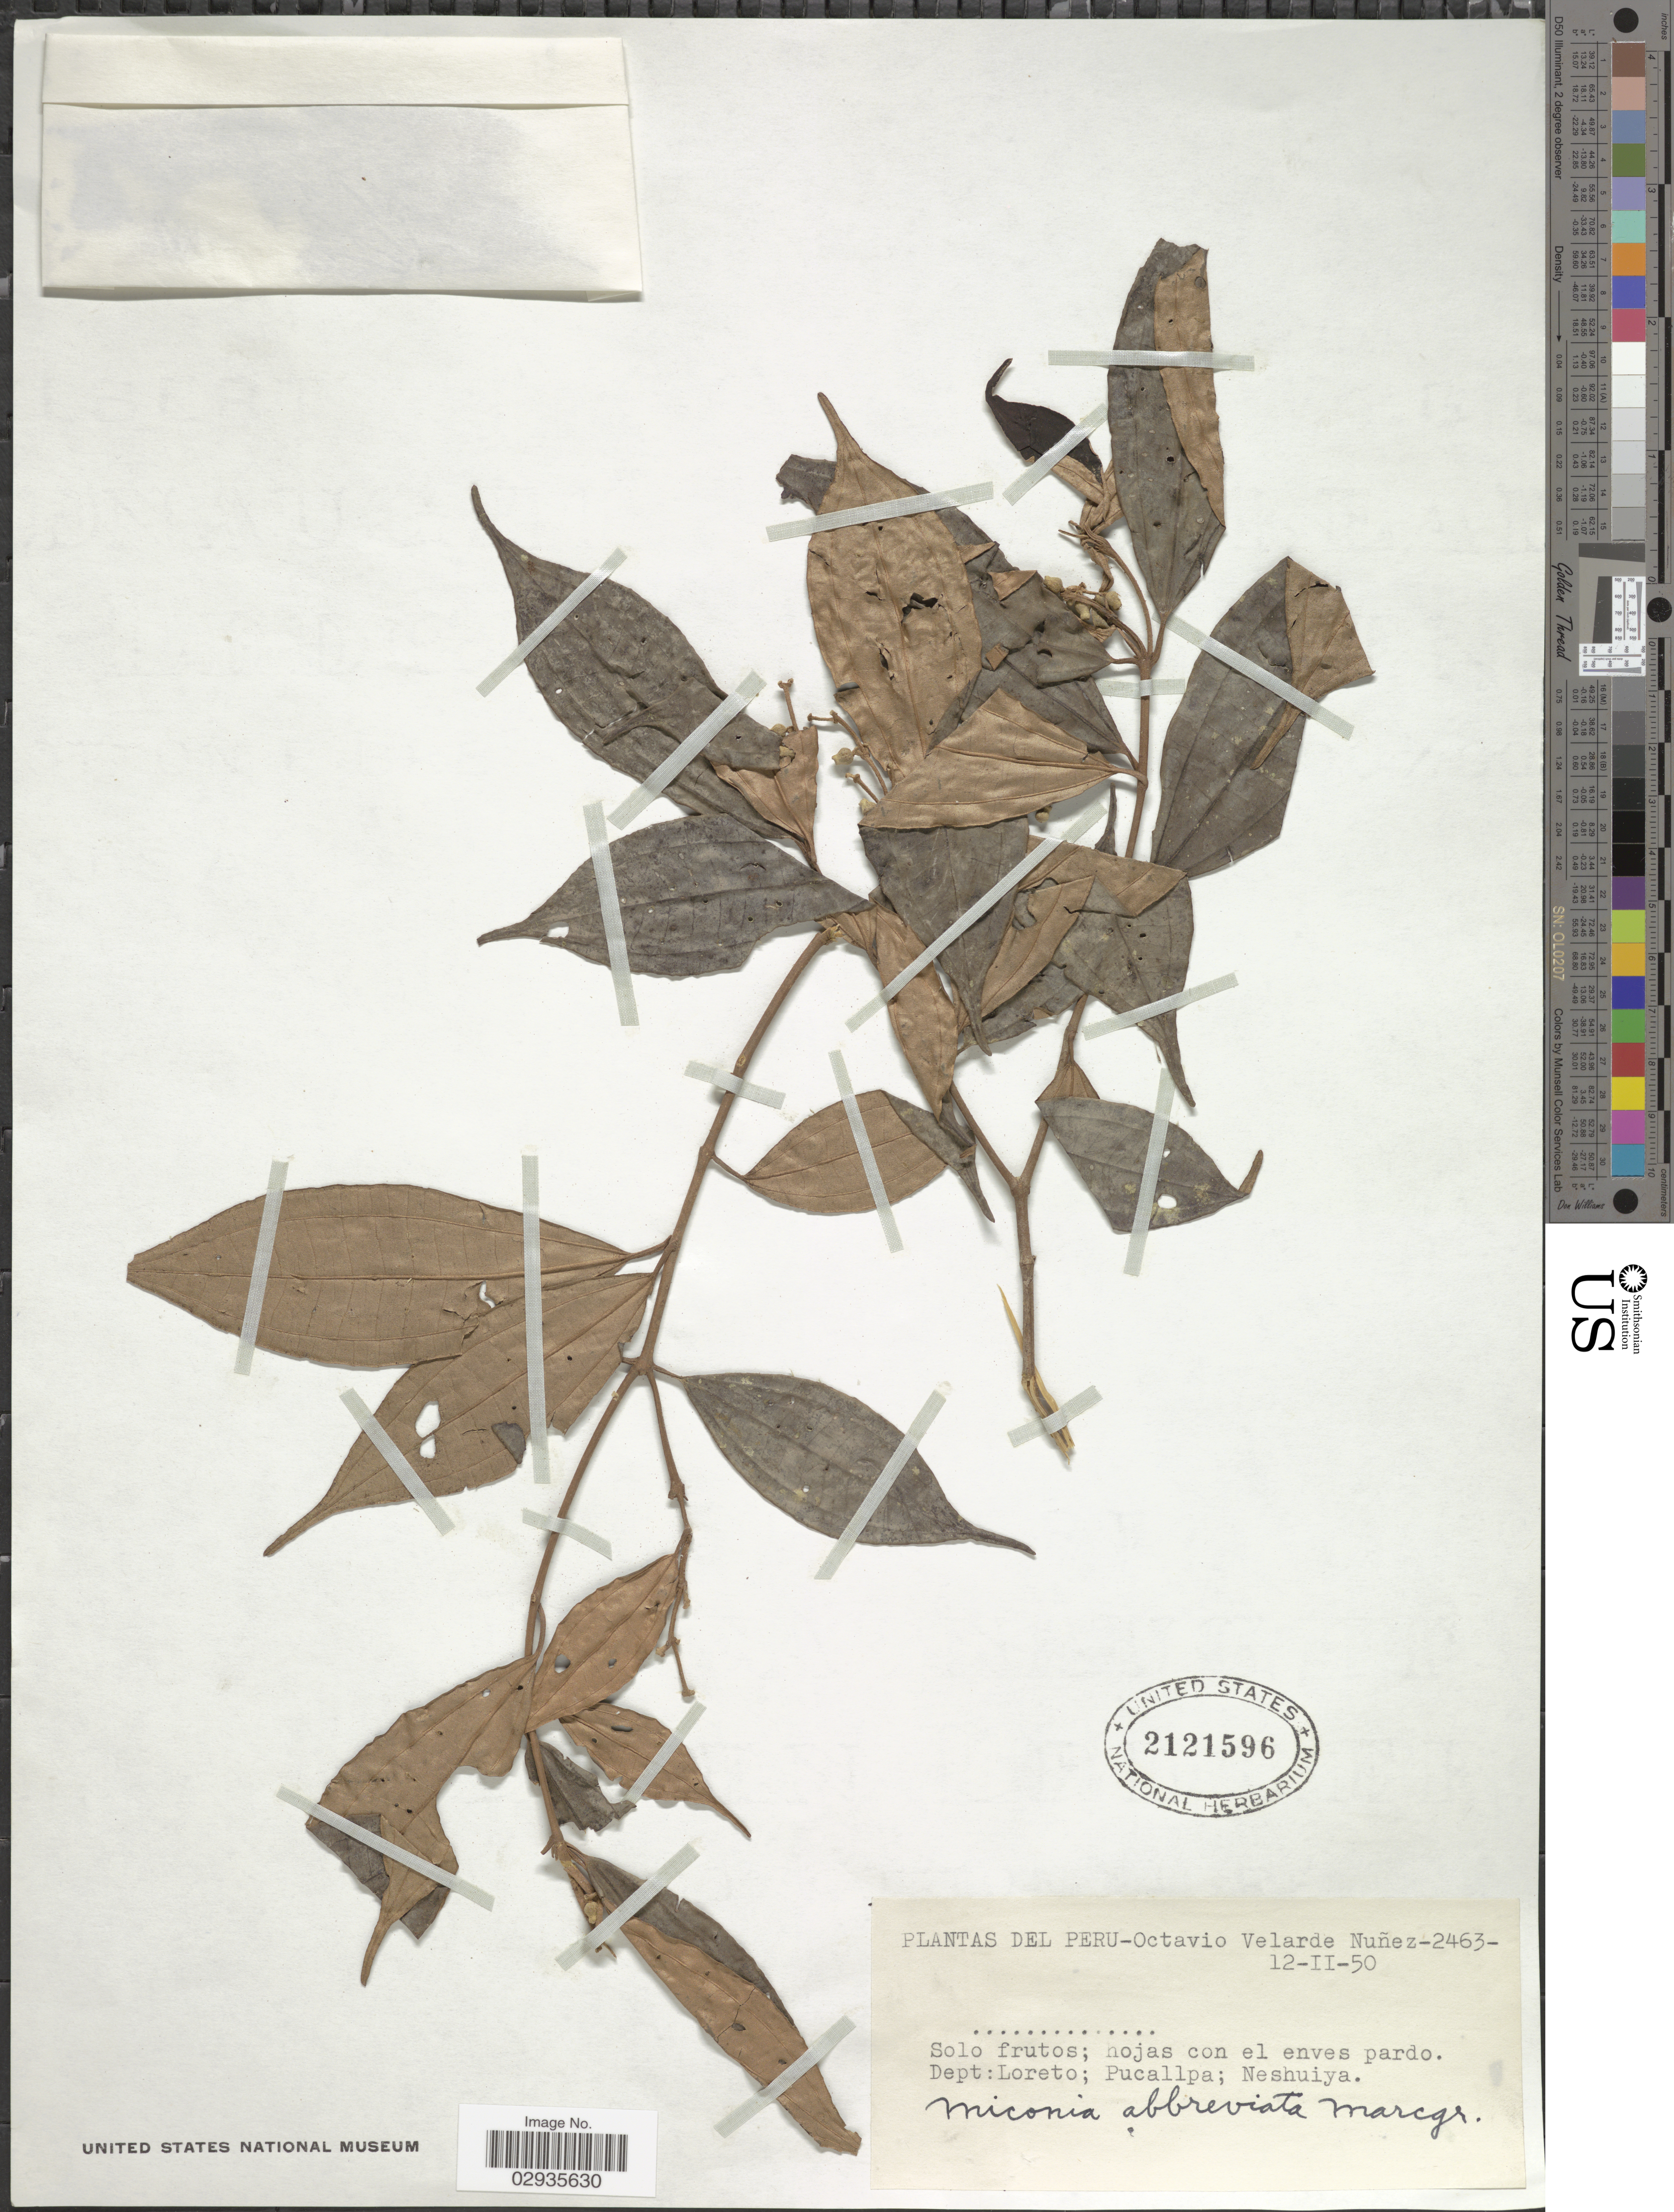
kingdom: Plantae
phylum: Tracheophyta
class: Magnoliopsida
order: Myrtales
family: Melastomataceae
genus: Miconia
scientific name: Miconia abbreviata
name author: Markgr.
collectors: O. Velarde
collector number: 2463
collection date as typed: Transcribed d/m/y: 12/2/50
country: Peru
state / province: Loreto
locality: Dept: Loreto; Pucallpa; Neshuiya.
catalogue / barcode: US 2121596